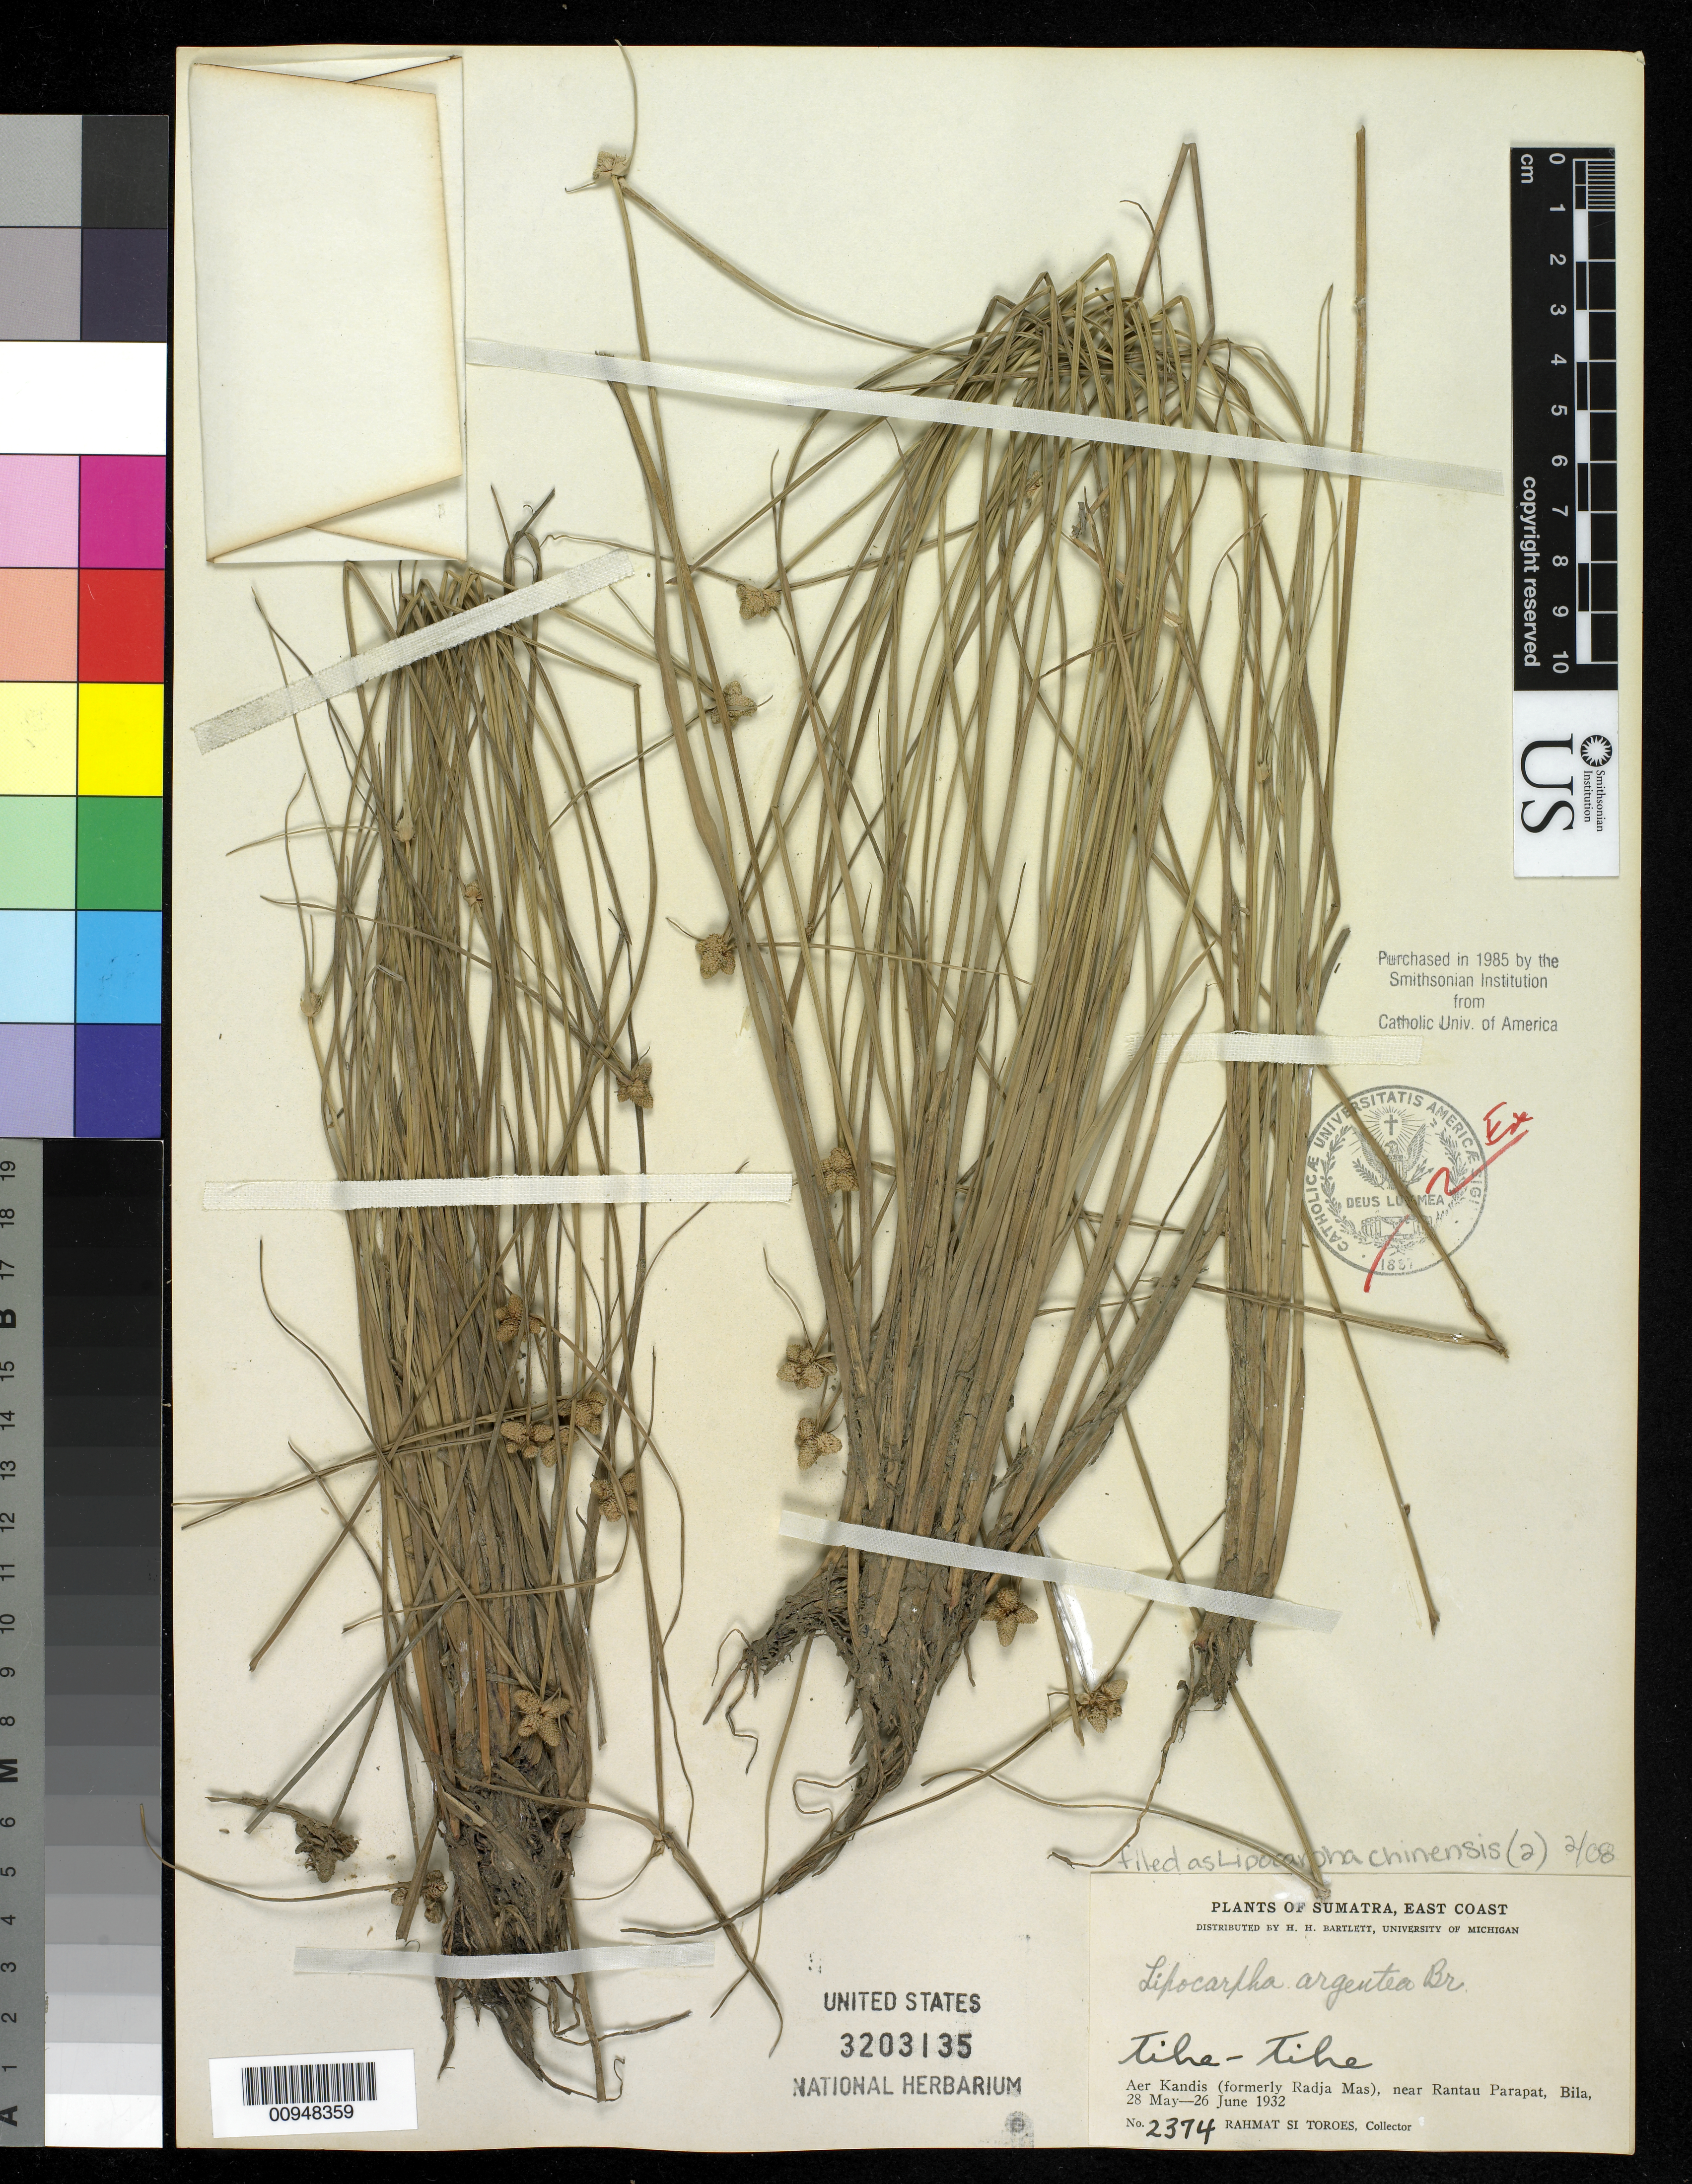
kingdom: Plantae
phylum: Tracheophyta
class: Liliopsida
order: Poales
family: Cyperaceae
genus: Cyperus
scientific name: Cyperus albescens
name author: (Steud.) Larridon & Govaerts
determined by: Strong, M. T., (US), Smithsonian Institution - National Museum of Natural History (UNITED STATES)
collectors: Rahmat Si Boeea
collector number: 2374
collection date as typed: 28 May 1932 to 26 Jun 1932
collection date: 1932-05-28/1932-06-26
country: Indonesia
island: Sumatra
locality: Aer Kandis (formerly Radja Mas) near Rantau Parapat, Bila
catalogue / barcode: US 3203135